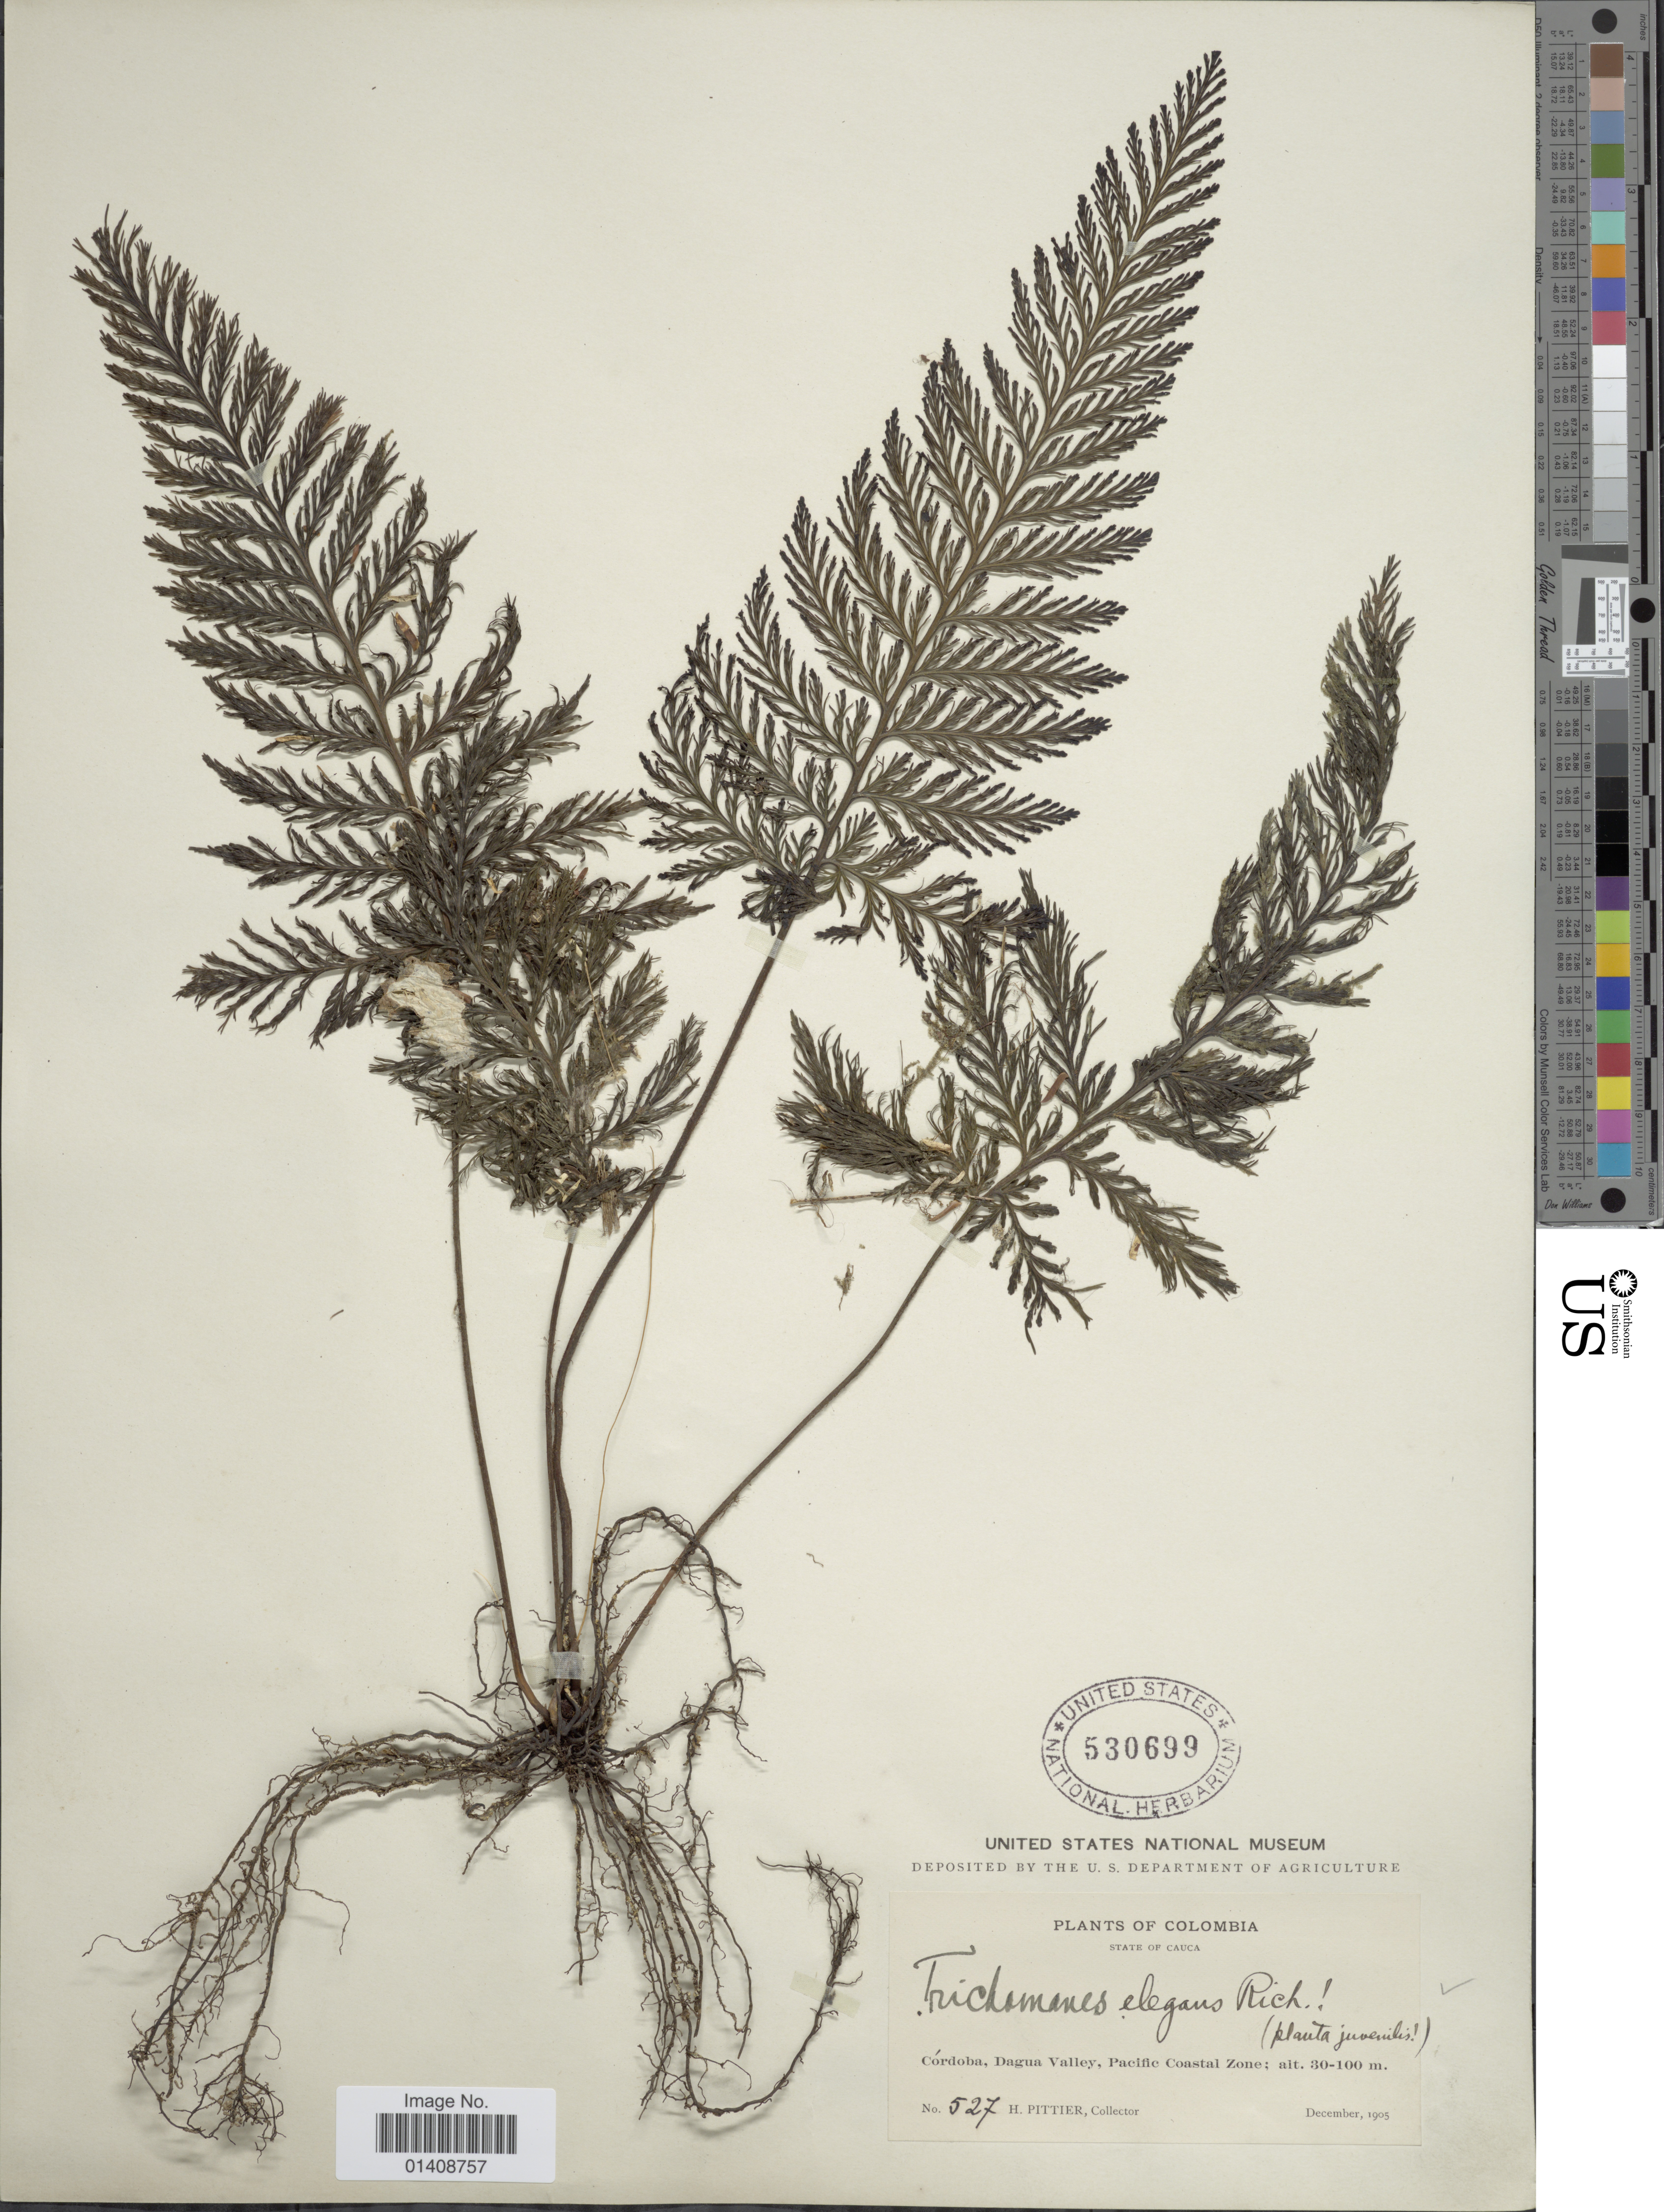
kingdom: Plantae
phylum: Tracheophyta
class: Polypodiopsida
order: Hymenophyllales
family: Hymenophyllaceae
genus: Trichomanes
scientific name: Trichomanes elegans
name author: Rich.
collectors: H. F. Pittier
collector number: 527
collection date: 1905-12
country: Colombia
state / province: Córdoba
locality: State of Cauca. Dagua Valley, Pacific Coastal Zone.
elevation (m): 30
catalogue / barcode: US 530699